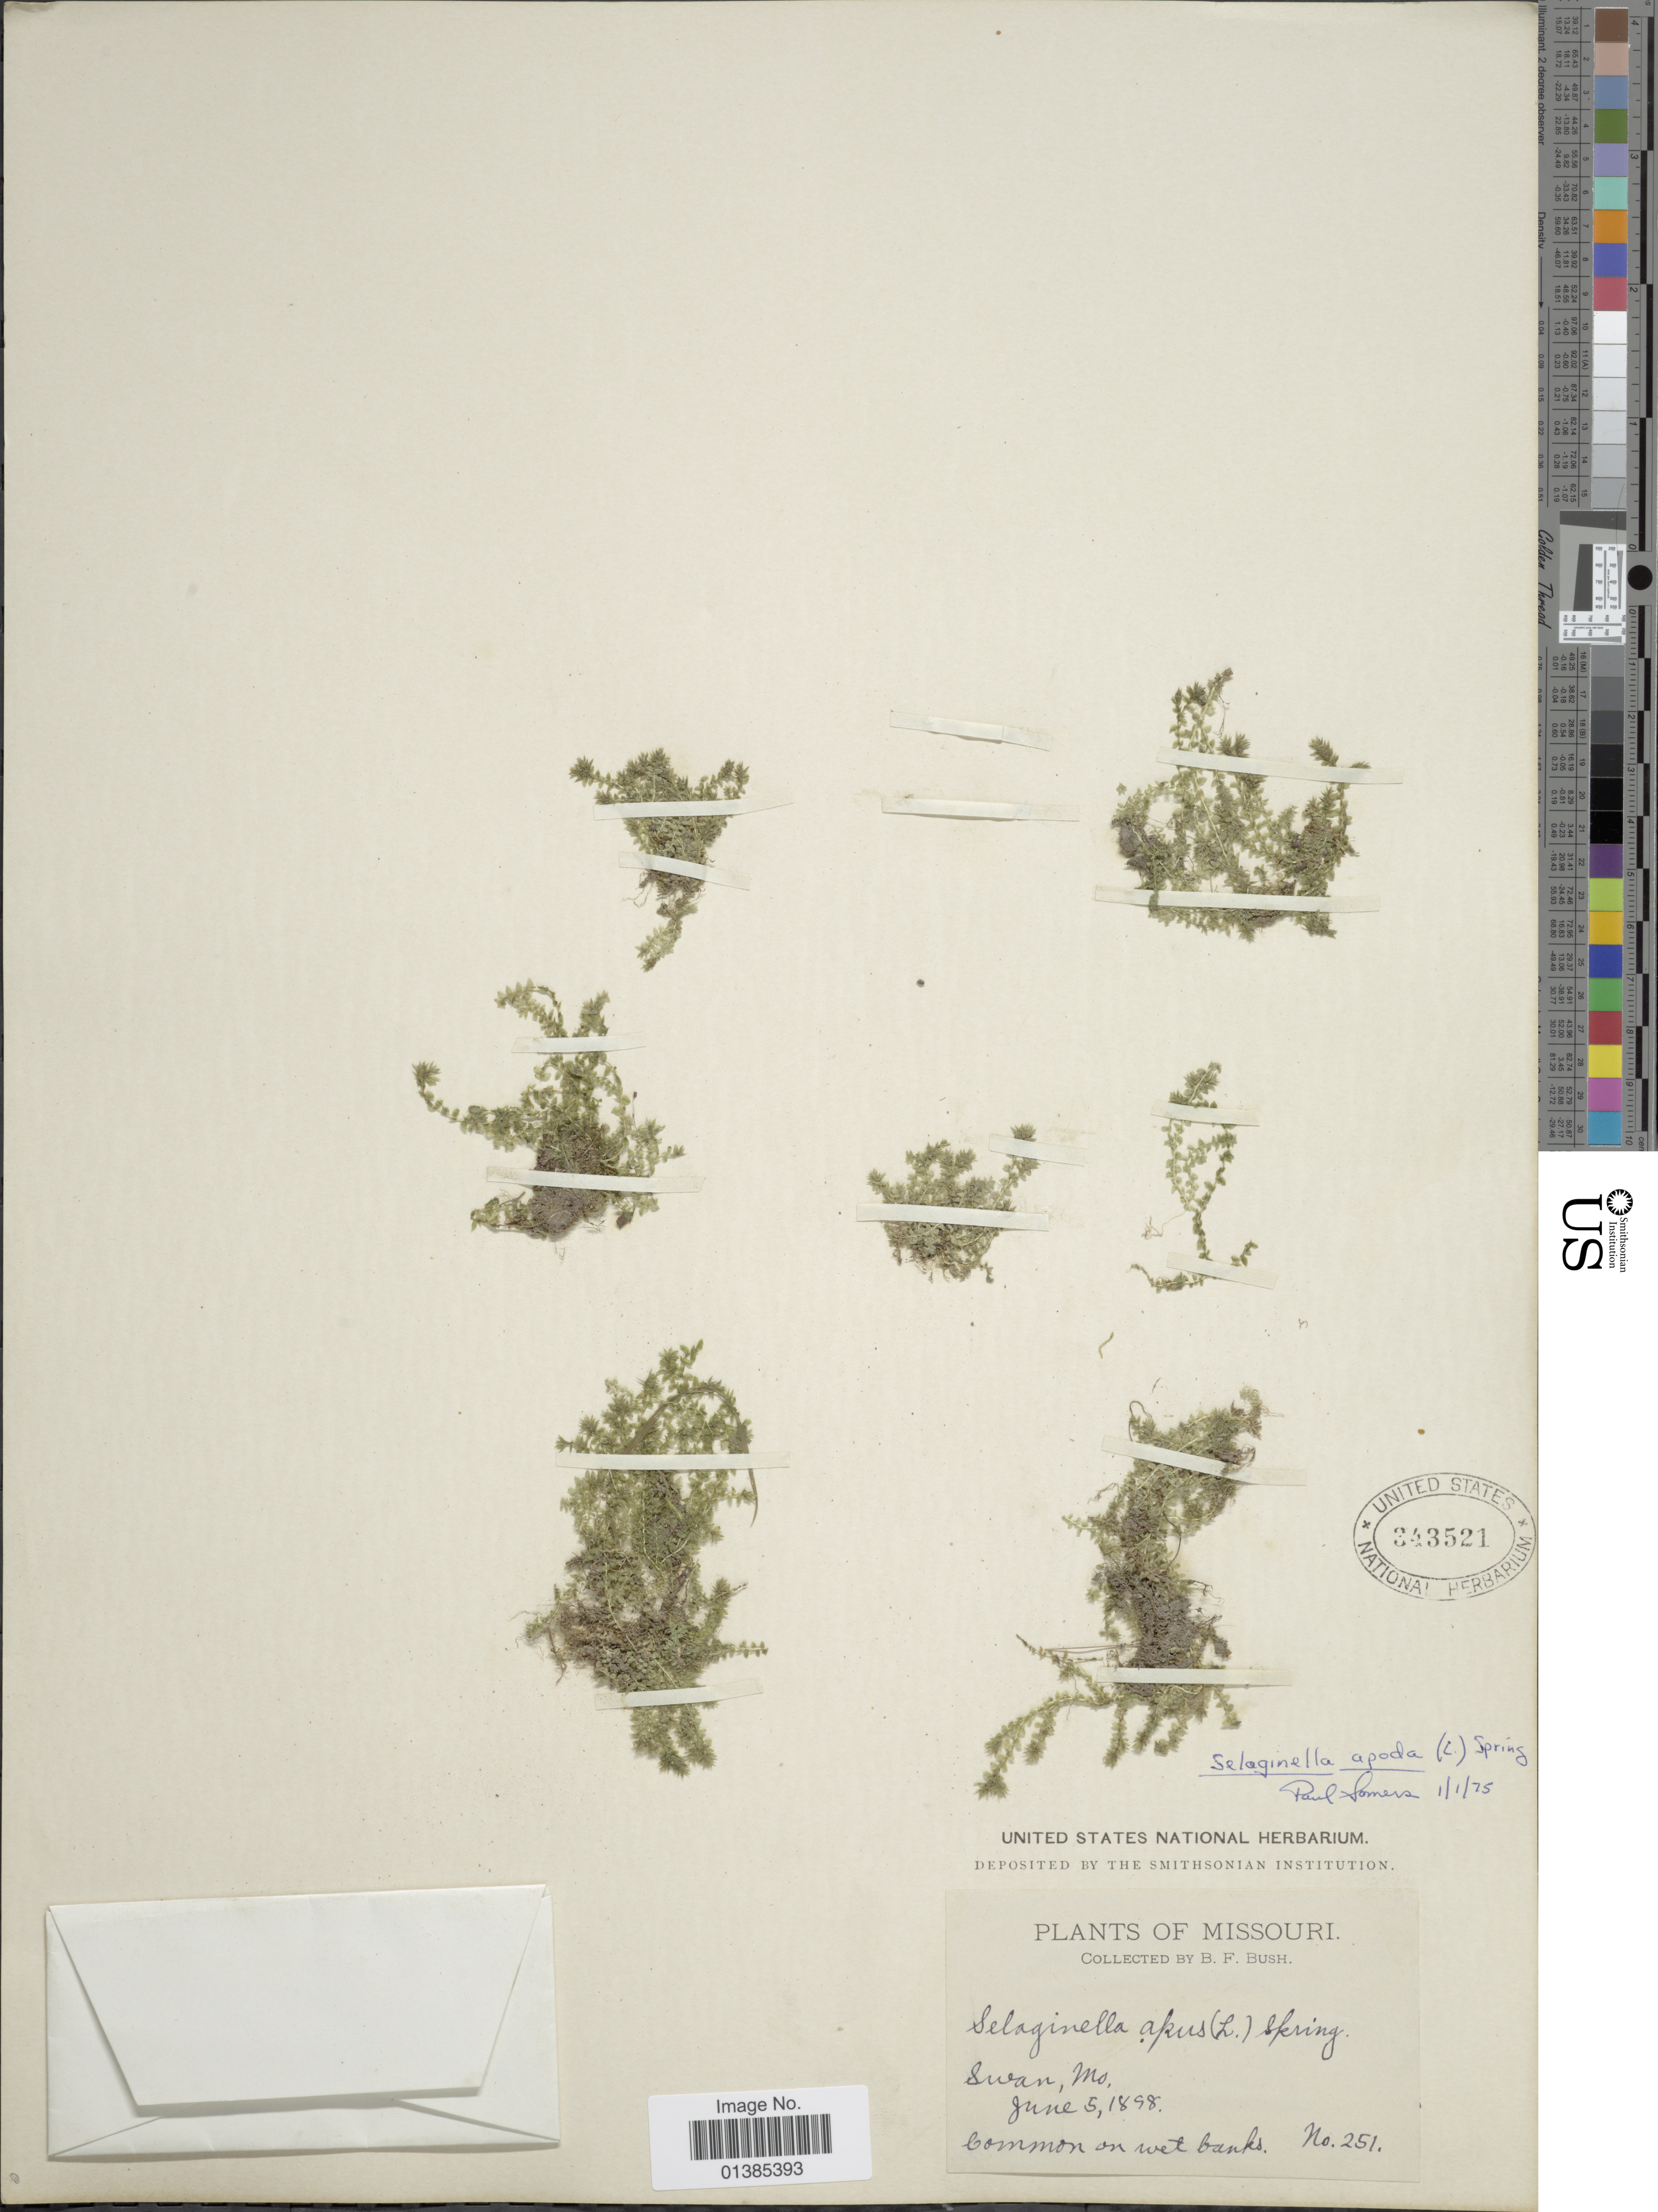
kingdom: Plantae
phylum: Tracheophyta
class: Lycopodiopsida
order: Selaginellales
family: Selaginellaceae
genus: Selaginella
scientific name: Selaginella apus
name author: Spring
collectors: B. F. Bush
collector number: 251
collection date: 1898-06-05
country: United States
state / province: Missouri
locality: Swan.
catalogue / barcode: US 343521